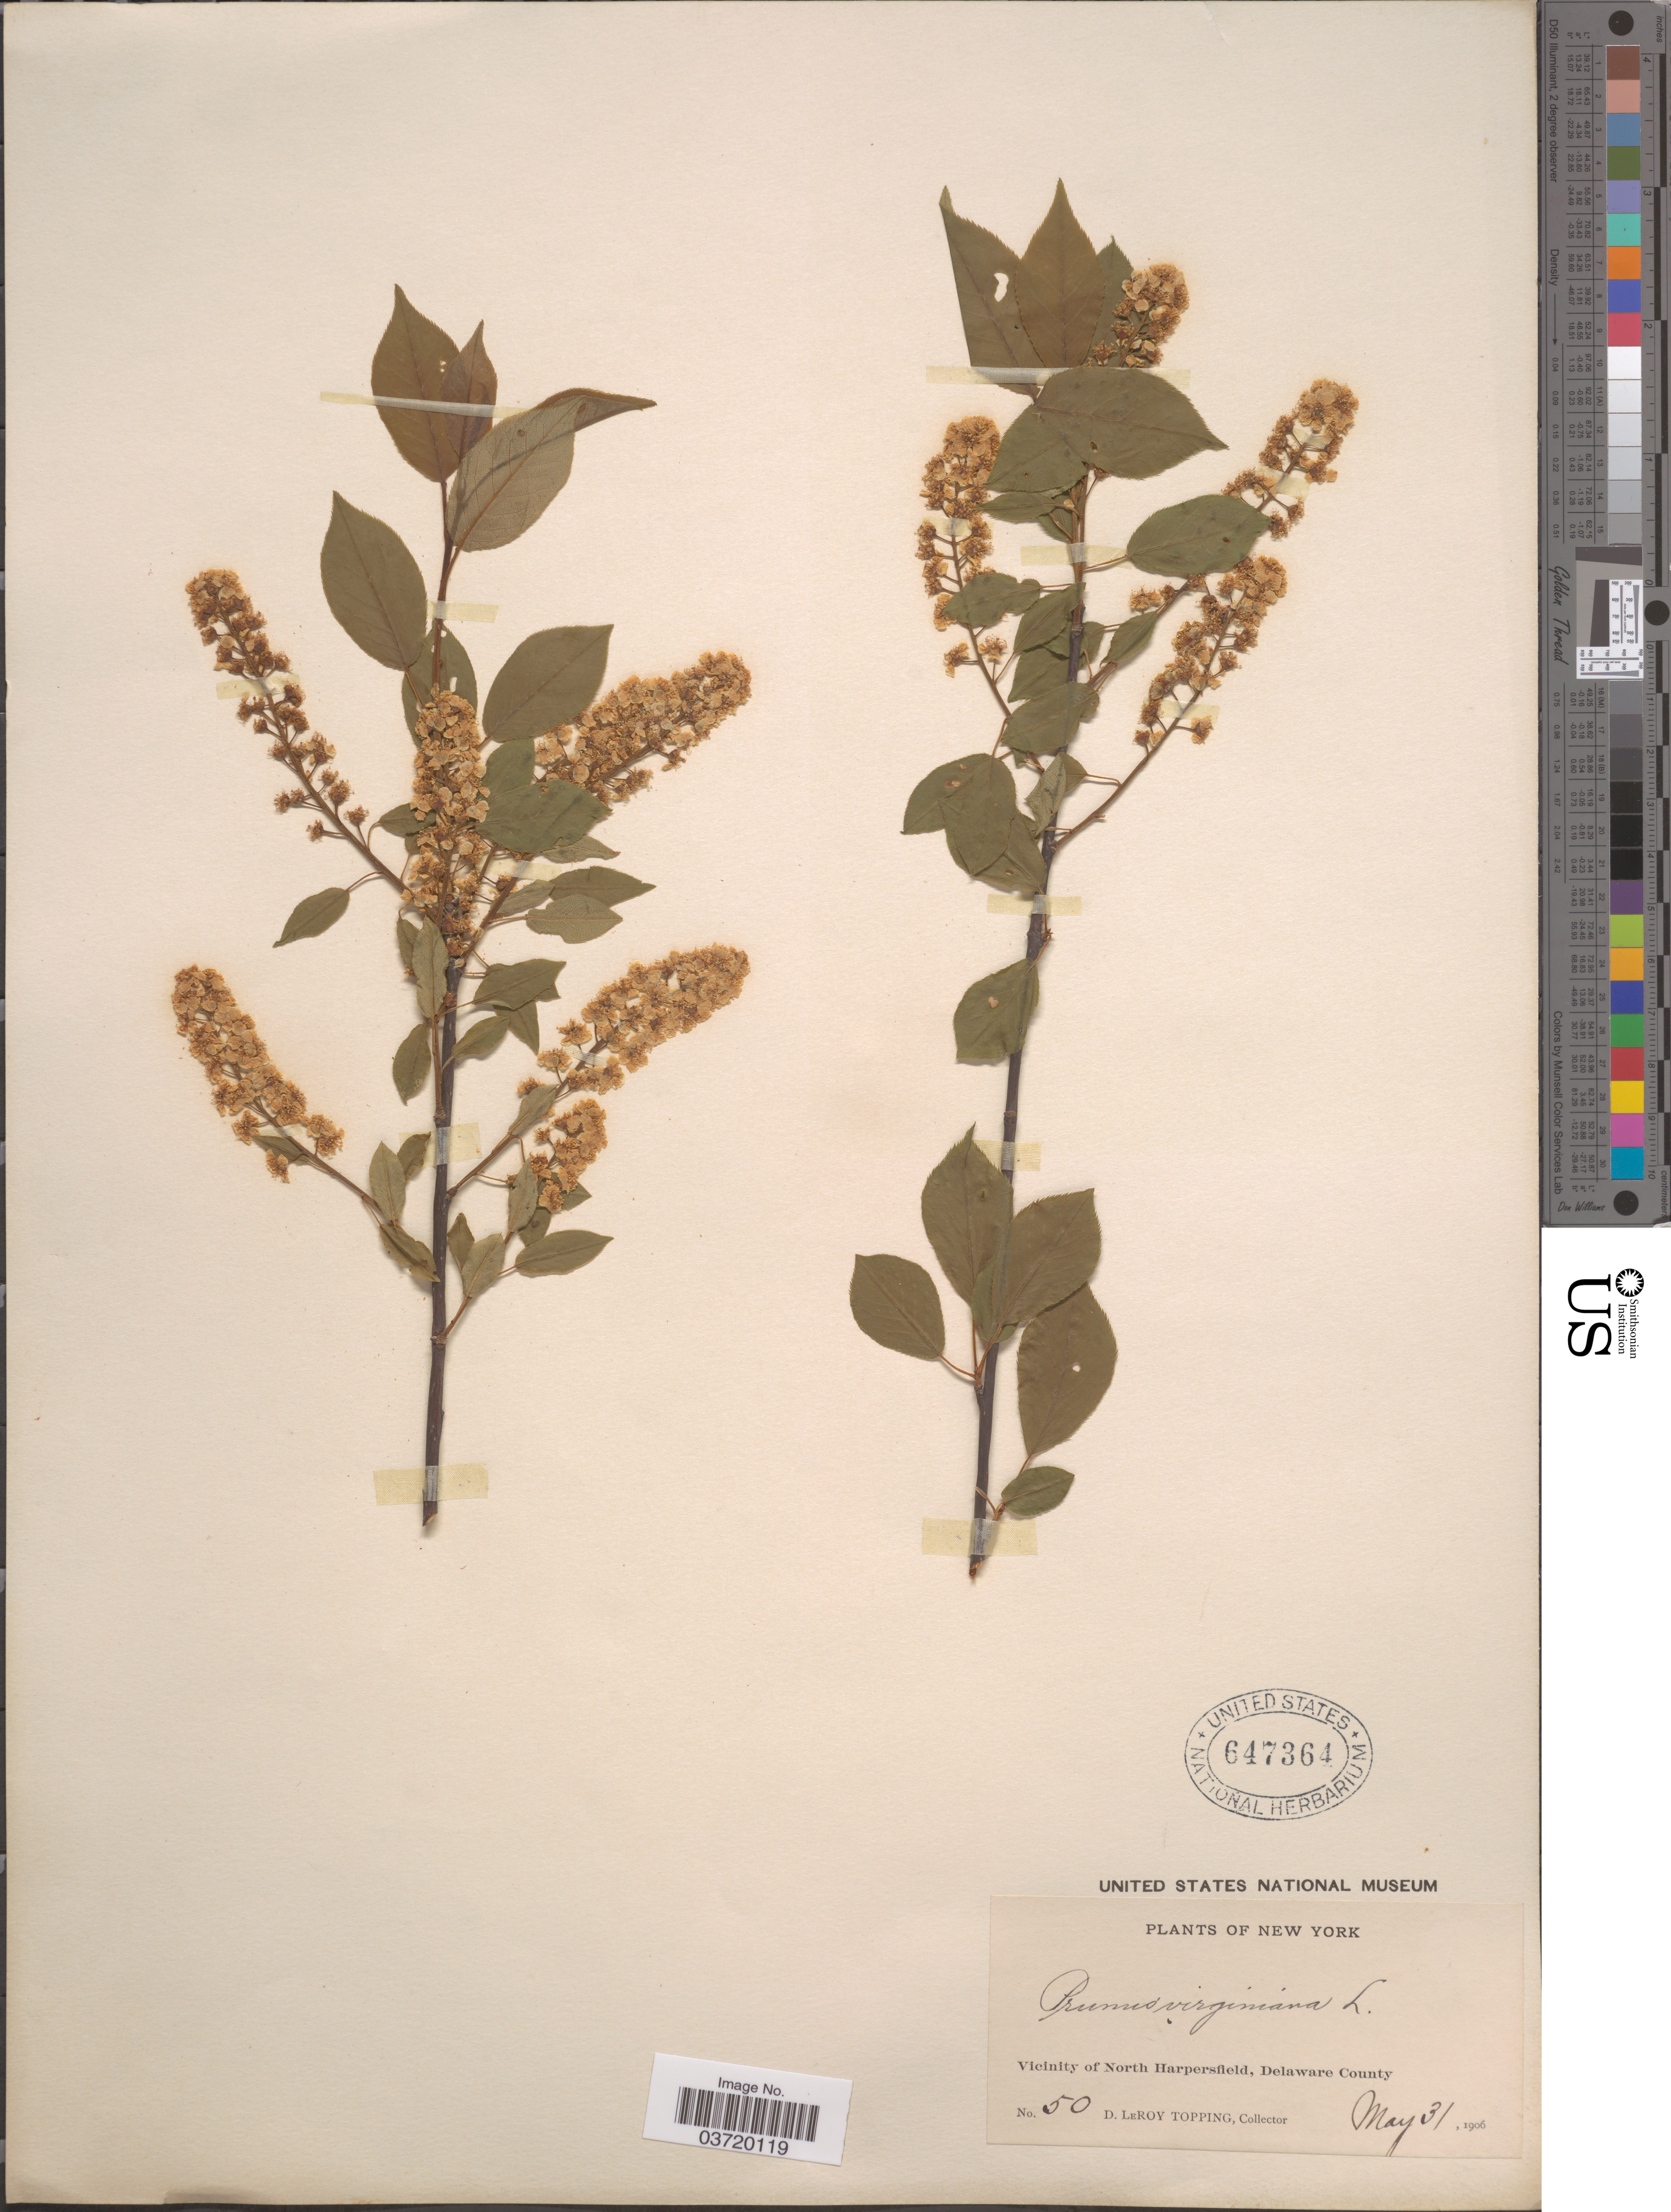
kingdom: Plantae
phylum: Tracheophyta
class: Magnoliopsida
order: Rosales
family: Rosaceae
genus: Prunus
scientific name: Prunus virginiana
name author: L.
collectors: D. L. Topping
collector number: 50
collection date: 1906-05-31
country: United States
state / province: New York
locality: Vicinity of North Harpersfield, Delaware County.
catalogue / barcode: US 647364